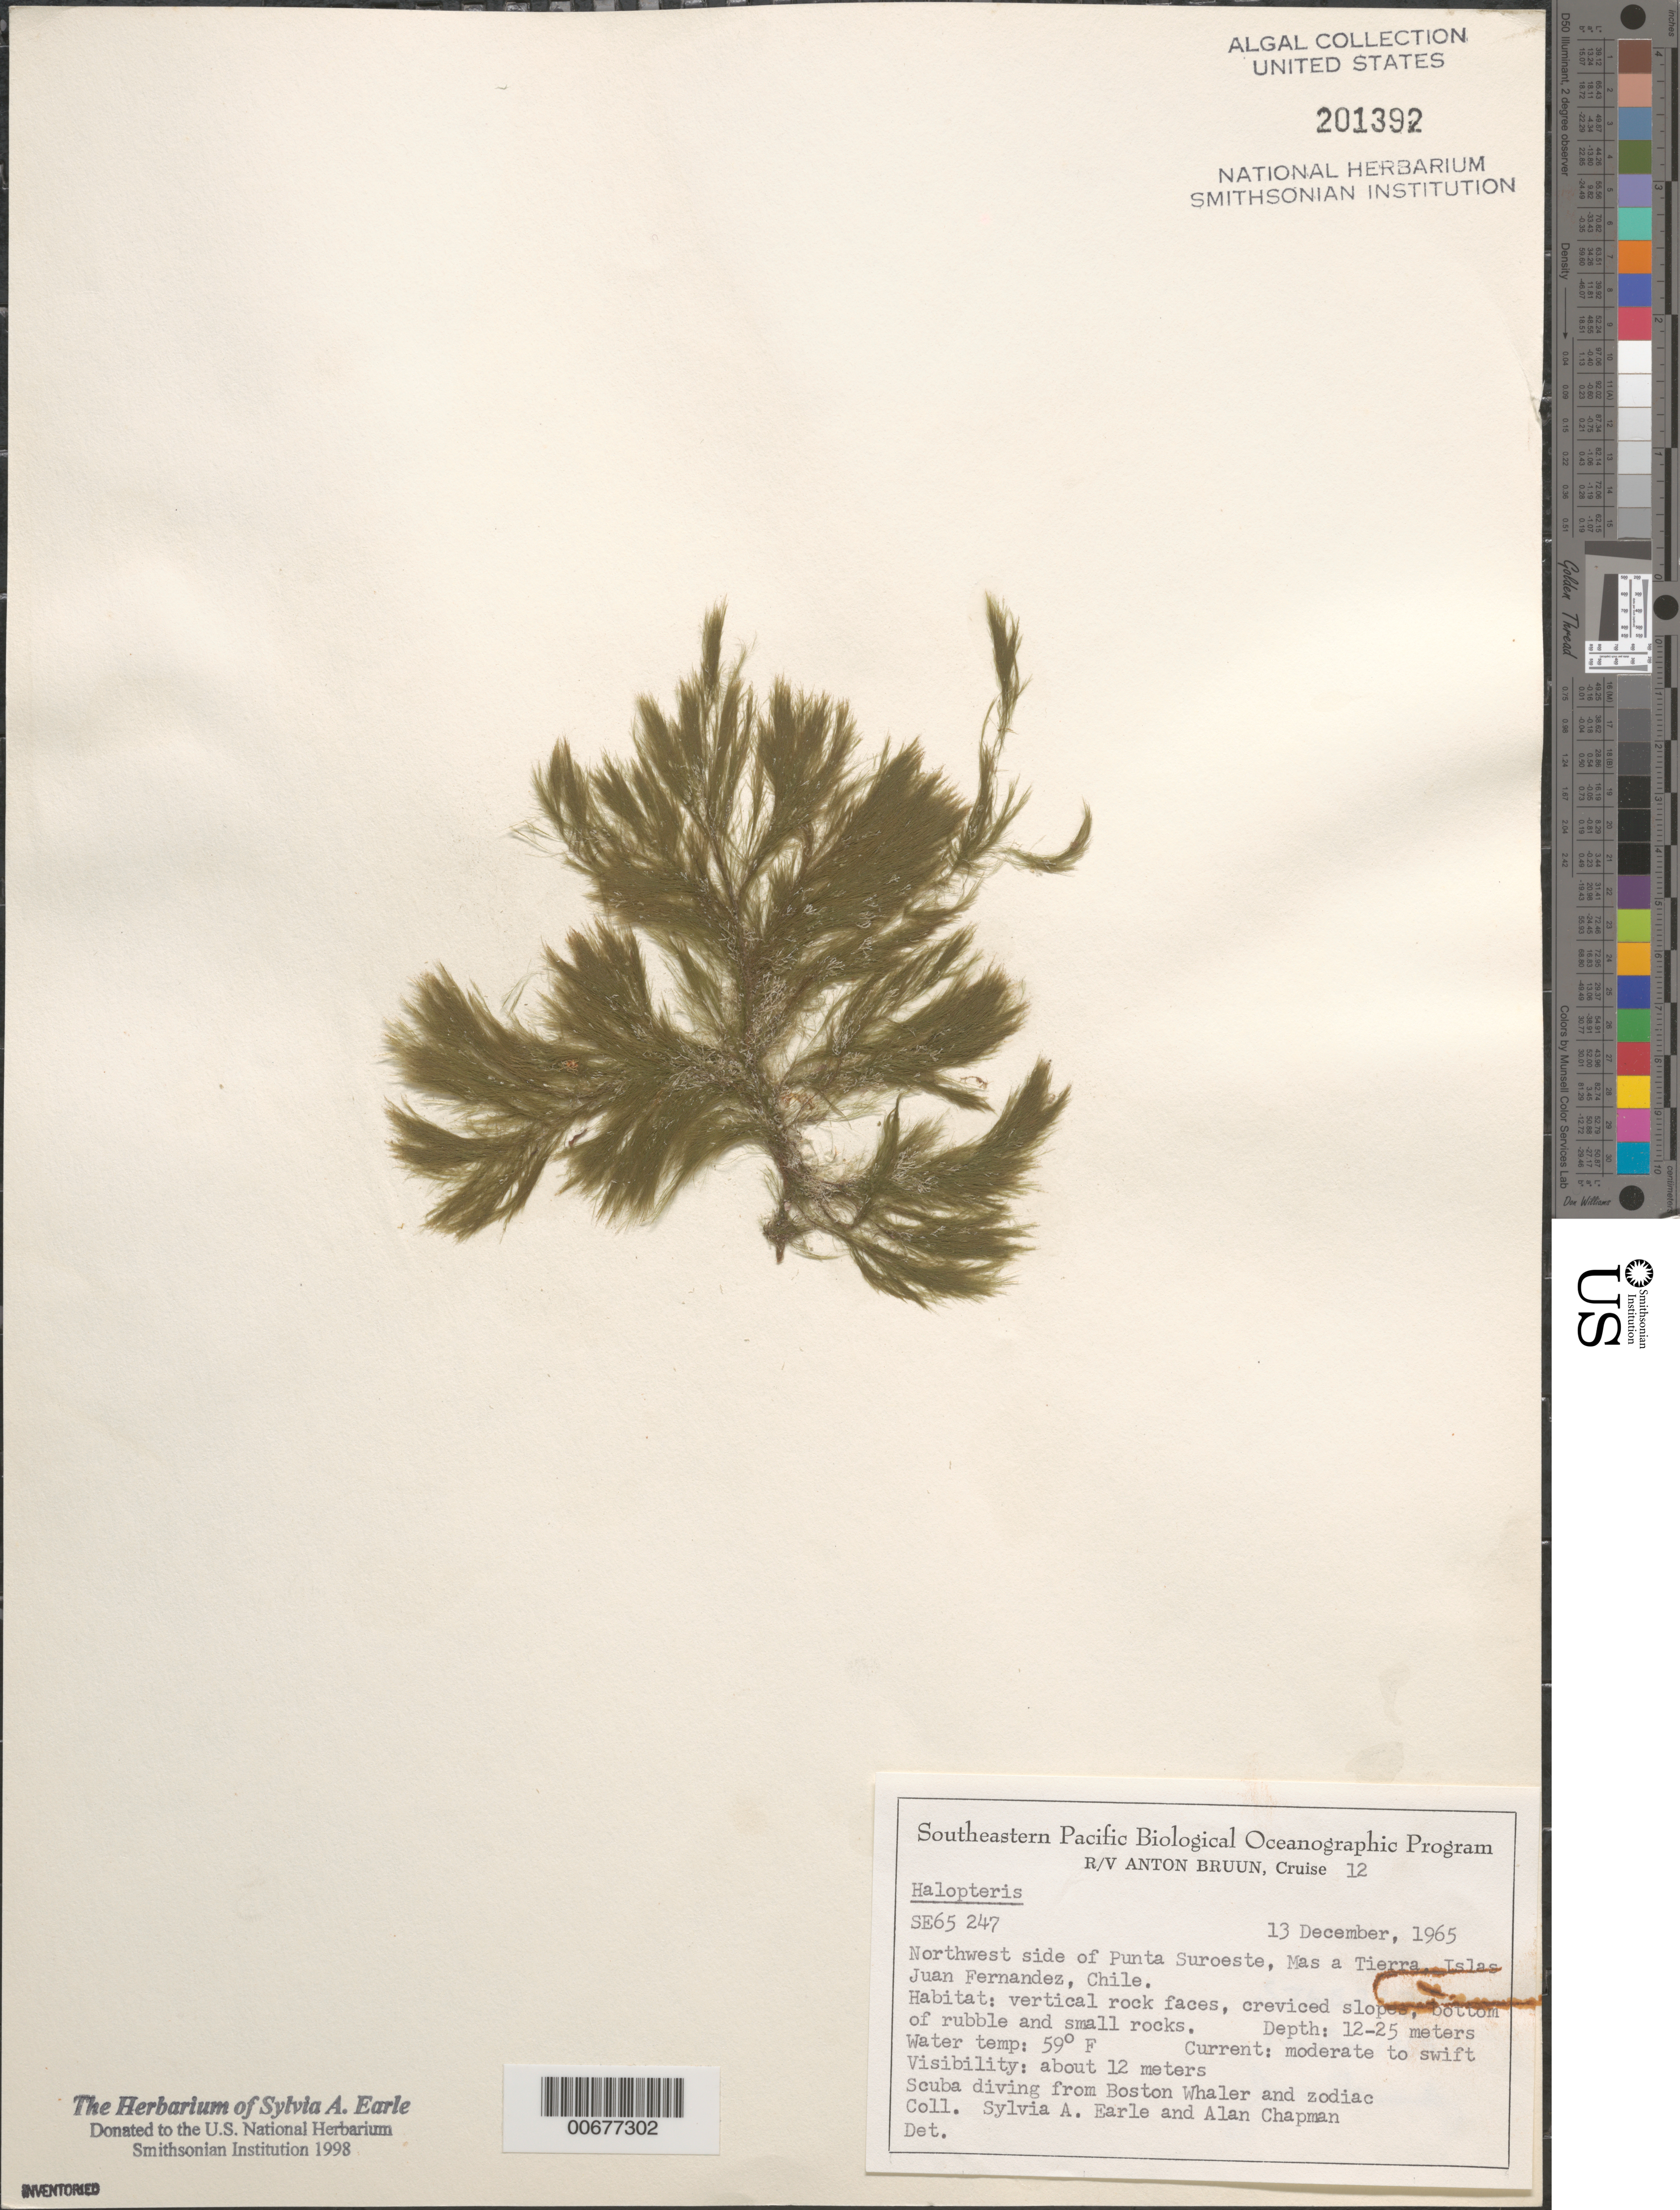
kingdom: Chromista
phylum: Ochrophyta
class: Phaeophyceae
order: Sphacelariales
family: Stypocaulaceae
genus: Halopteris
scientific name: Halopteris sp.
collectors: S. A. Earle & A. Chapman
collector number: SE 65247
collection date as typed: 13 Dec 1965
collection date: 1965-12-13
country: Chile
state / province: Valparaíso (V)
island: Isla Más a Tierra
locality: Punta Suroeste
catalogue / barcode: US 201392